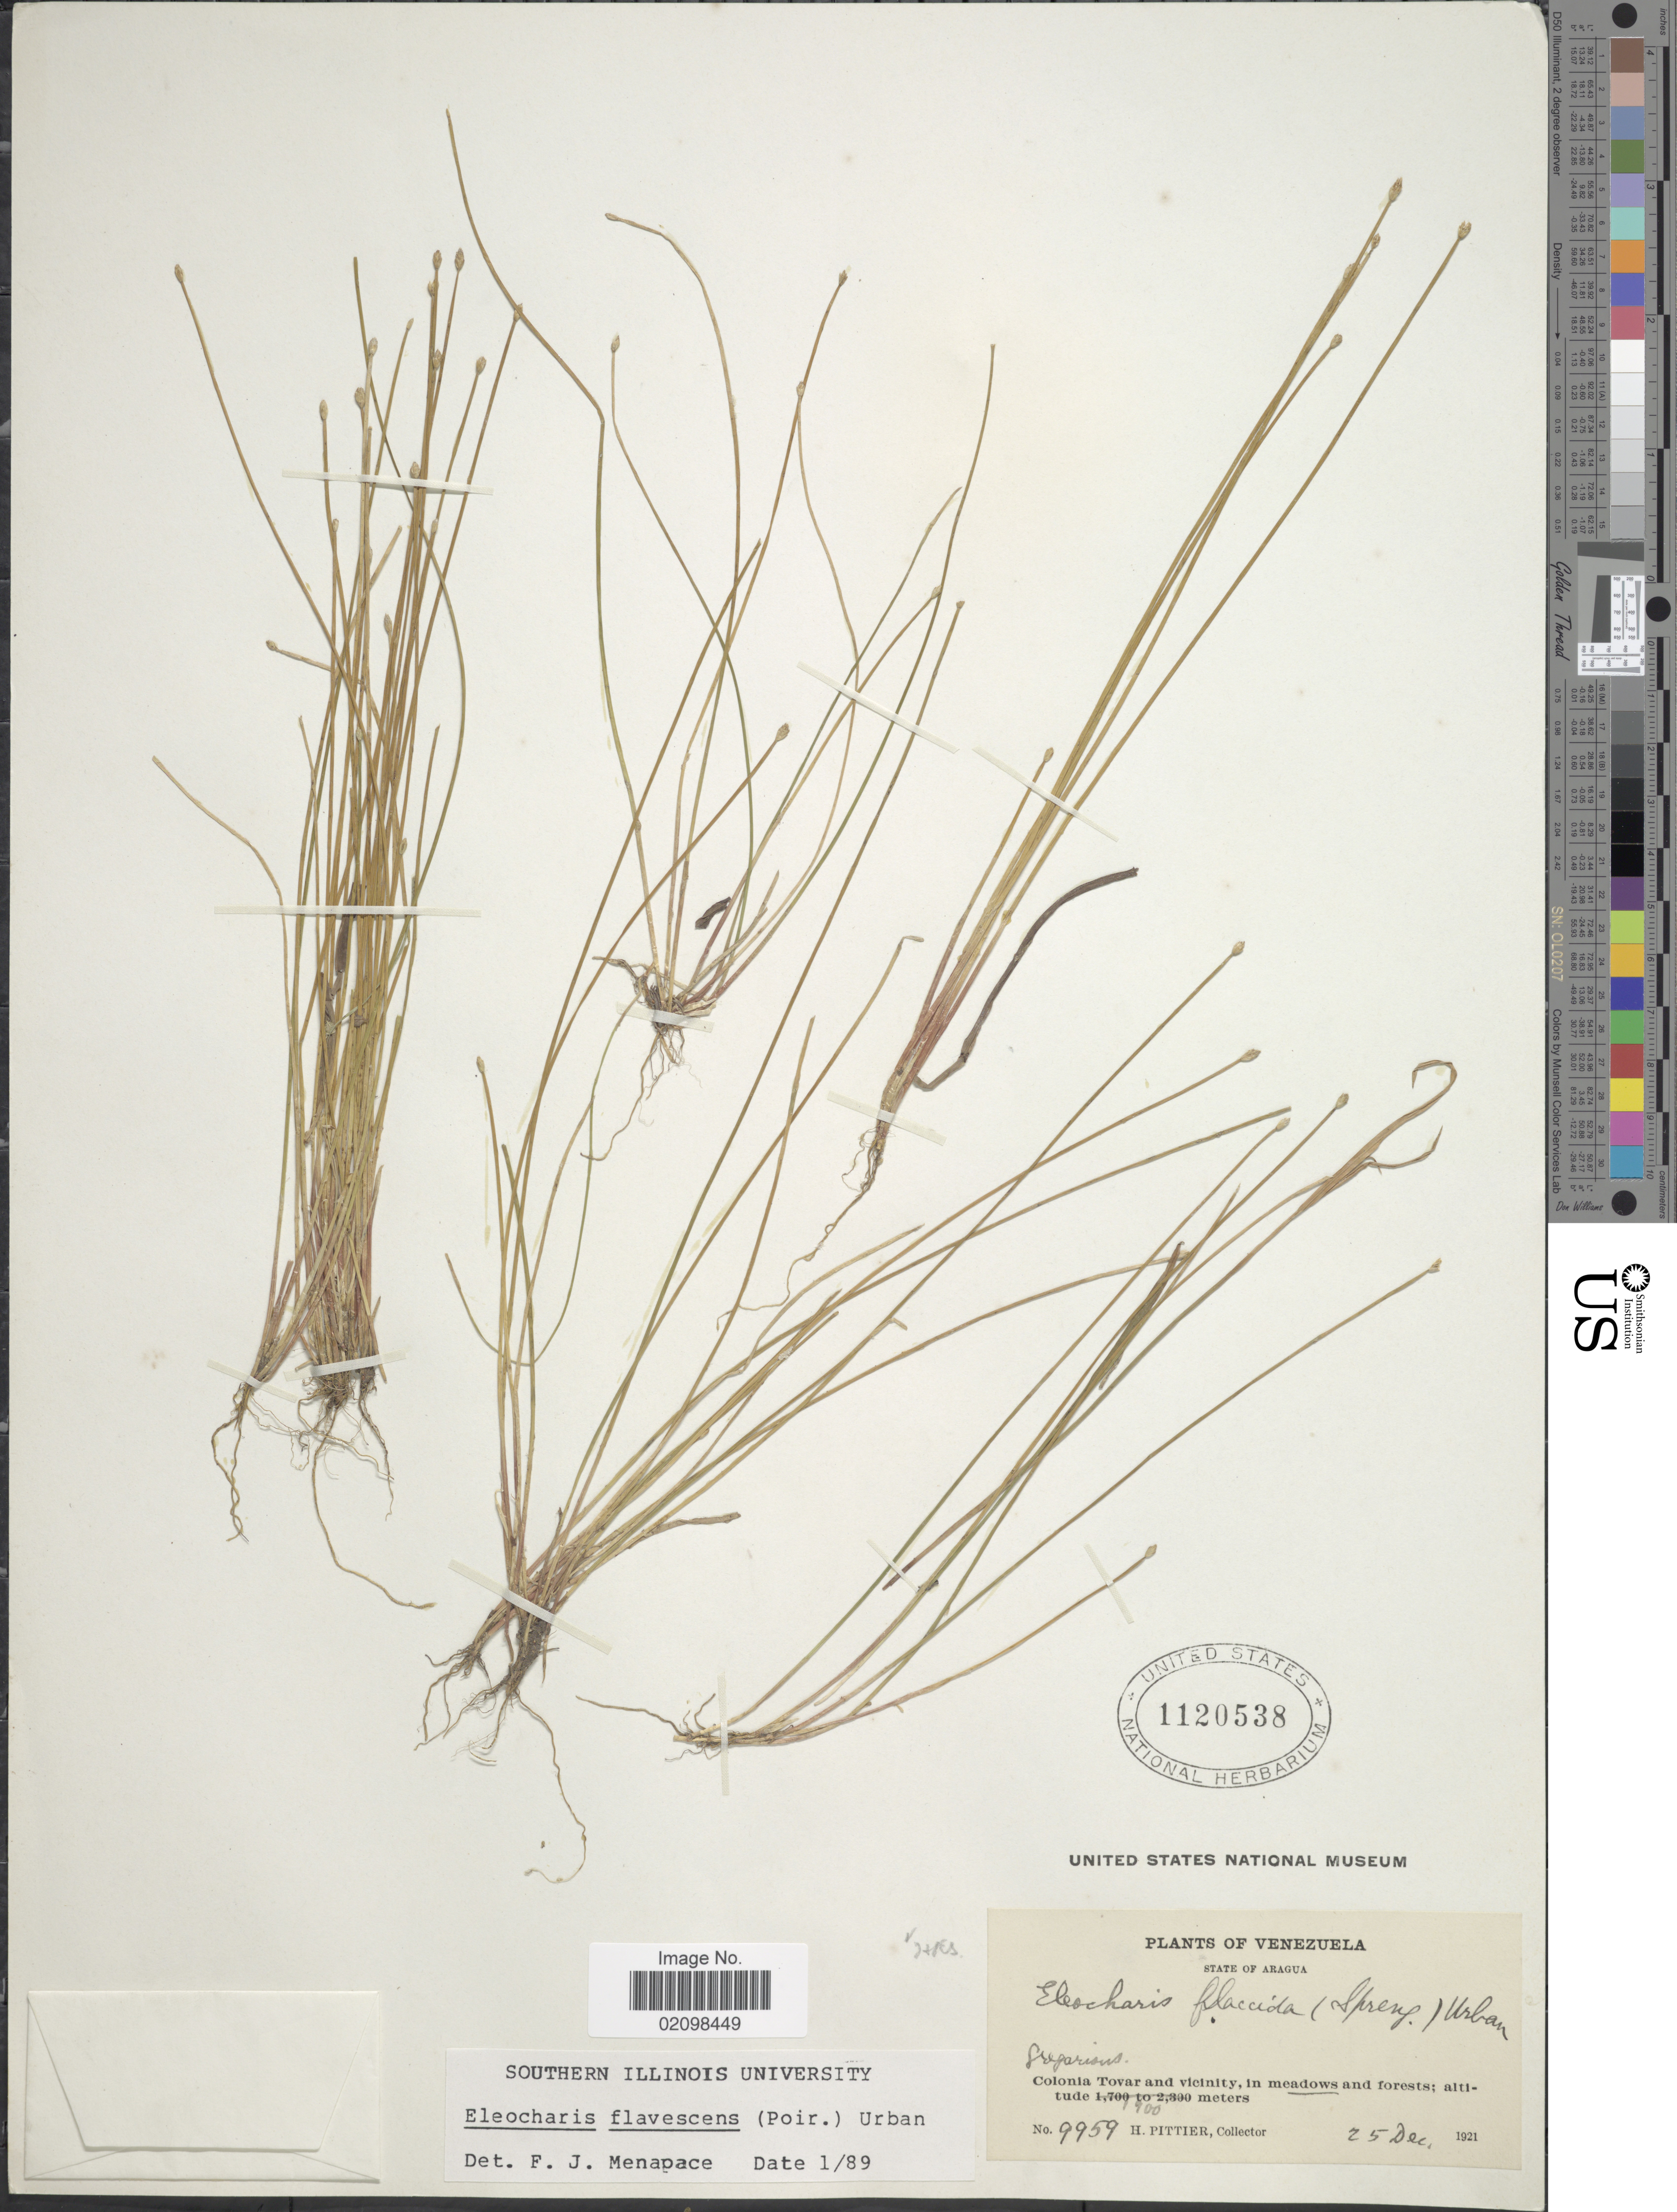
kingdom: Plantae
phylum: Tracheophyta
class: Liliopsida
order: Poales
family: Cyperaceae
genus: Eleocharis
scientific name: Eleocharis flavescens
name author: (Poir.) Urb.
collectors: H. F. Pittier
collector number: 9959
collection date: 1921-12-25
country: Venezuela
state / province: Aragua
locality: Colonia Tovar and vicinity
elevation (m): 1900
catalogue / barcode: US 1120538